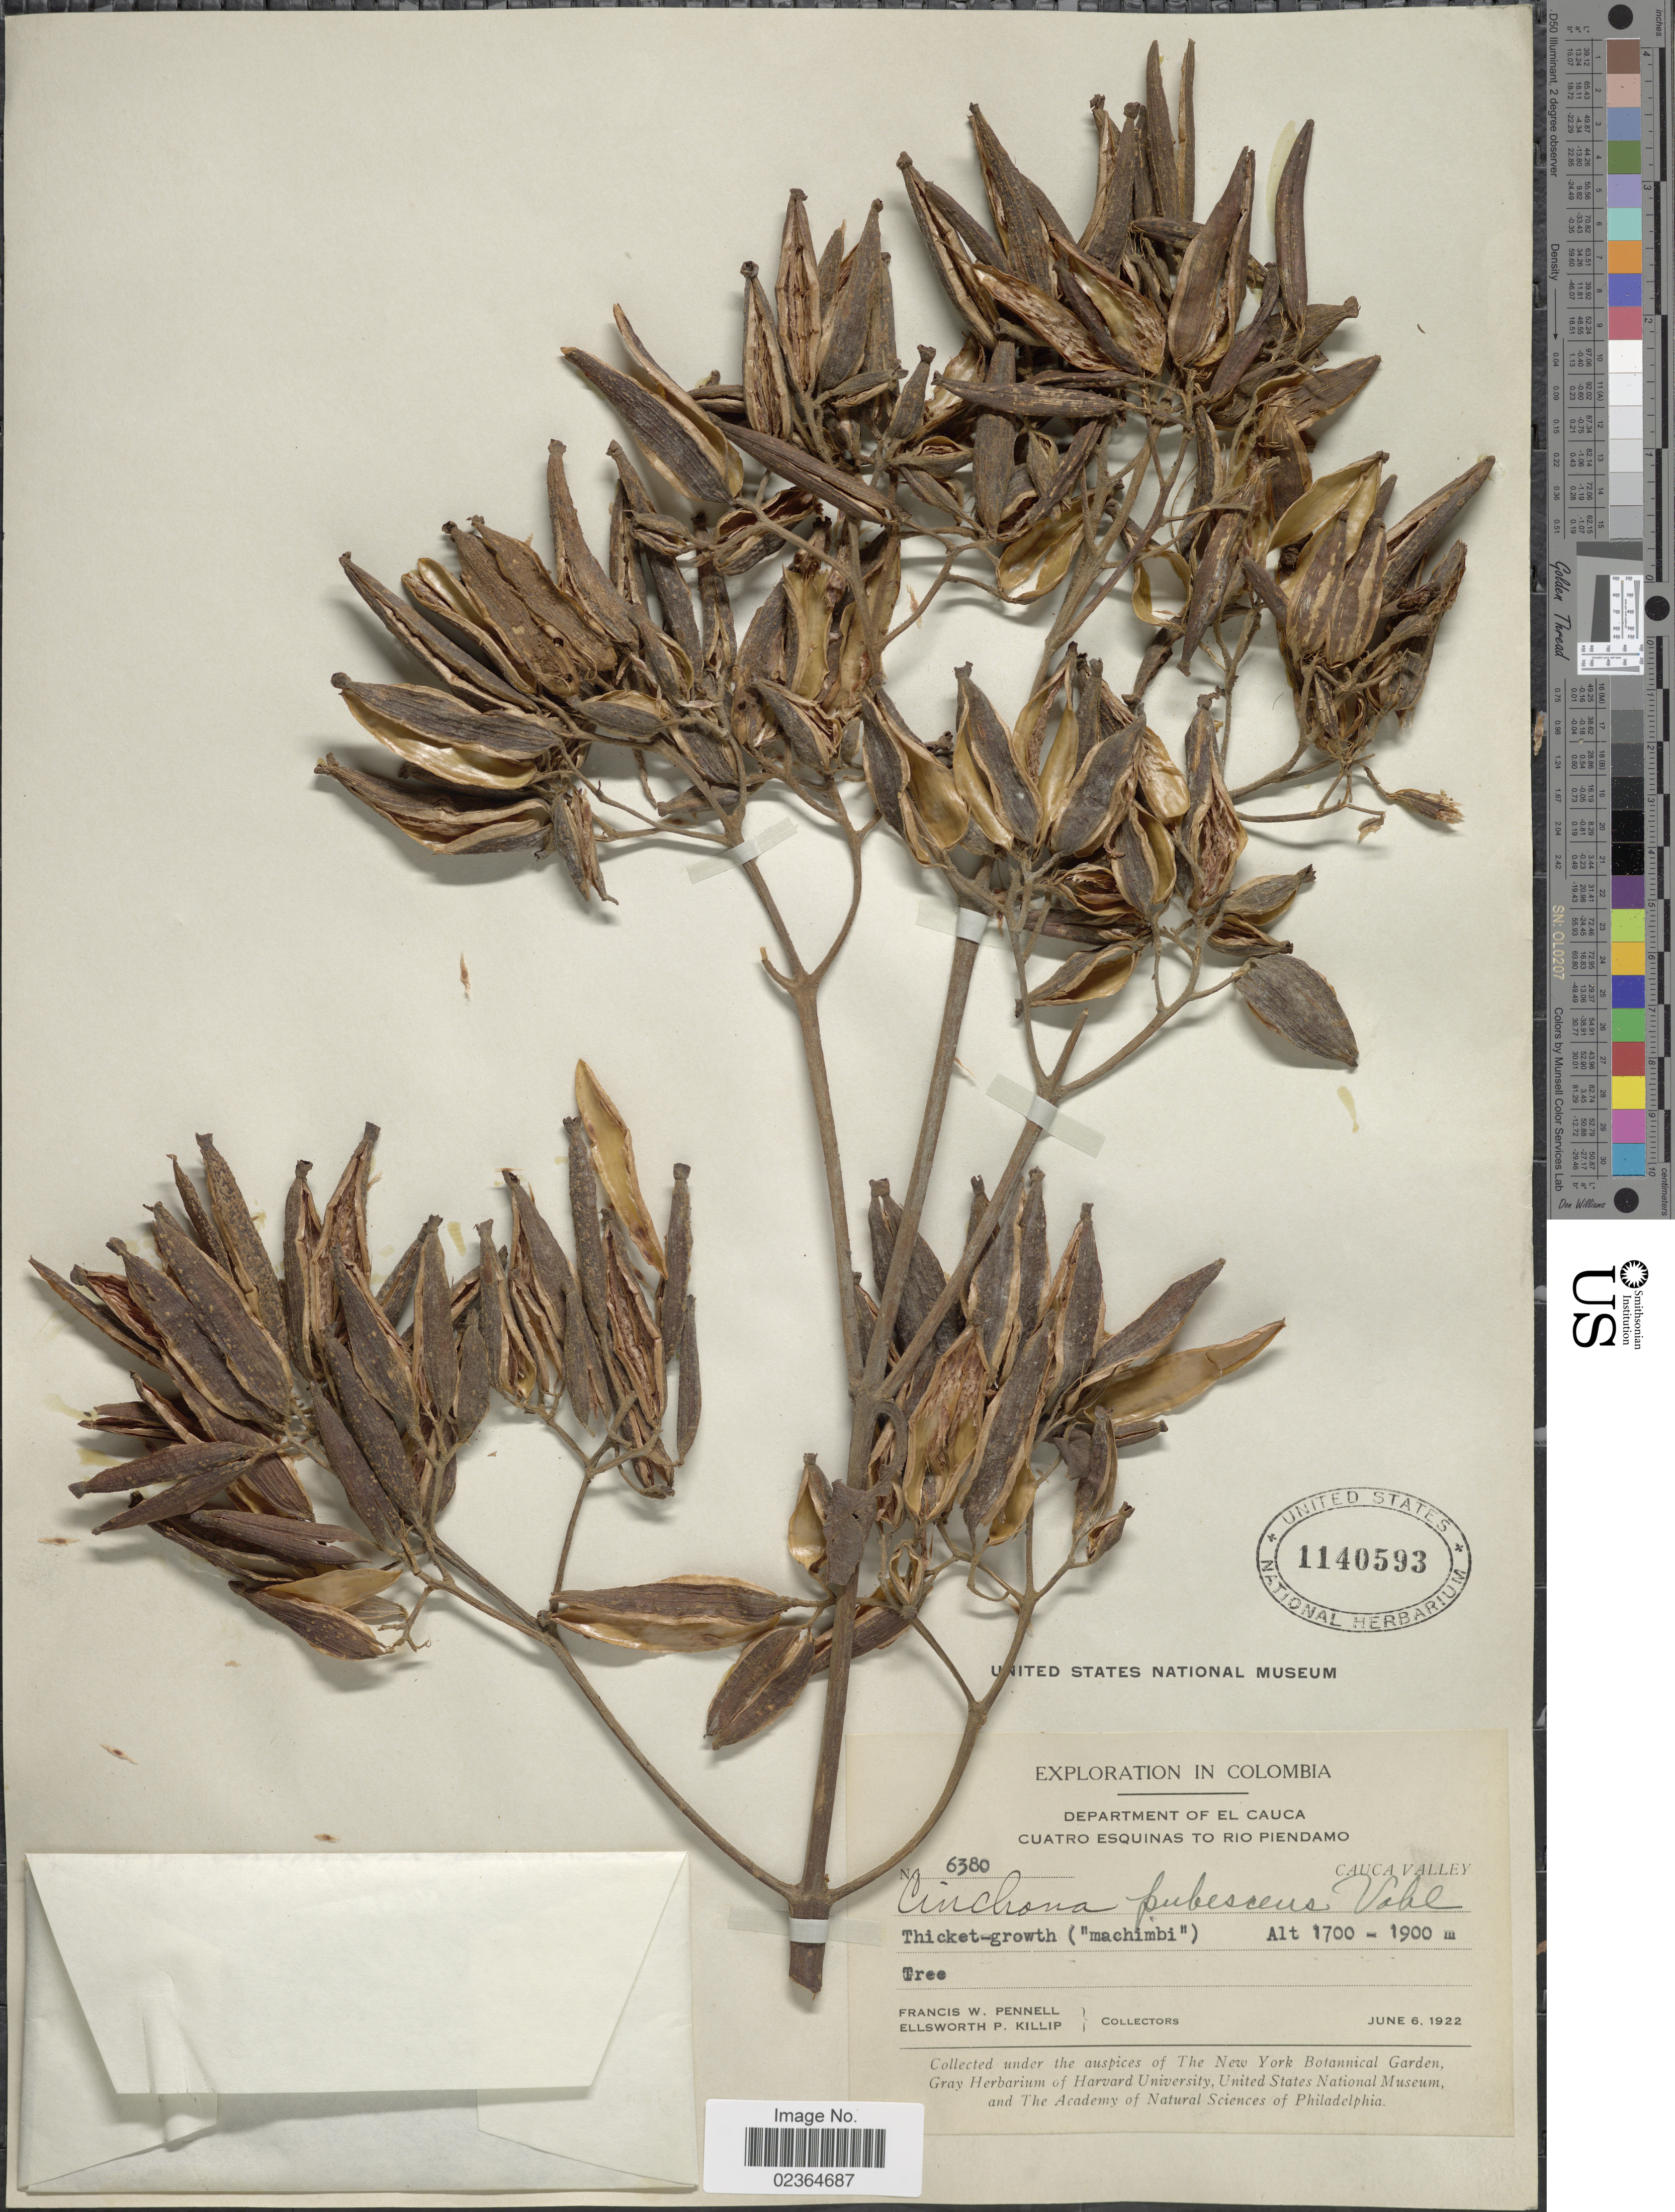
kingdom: Plantae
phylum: Tracheophyta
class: Magnoliopsida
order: Gentianales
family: Rubiaceae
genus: Cinchona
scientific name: Cinchona pubescens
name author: Vahl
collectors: F. W. Pennell & E. P. Killip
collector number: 6380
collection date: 1922-06-06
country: Colombia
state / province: Cauca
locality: Cuatro Esquinas to Rio Piendamo. Cauca Valley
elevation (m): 1700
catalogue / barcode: US 1140593